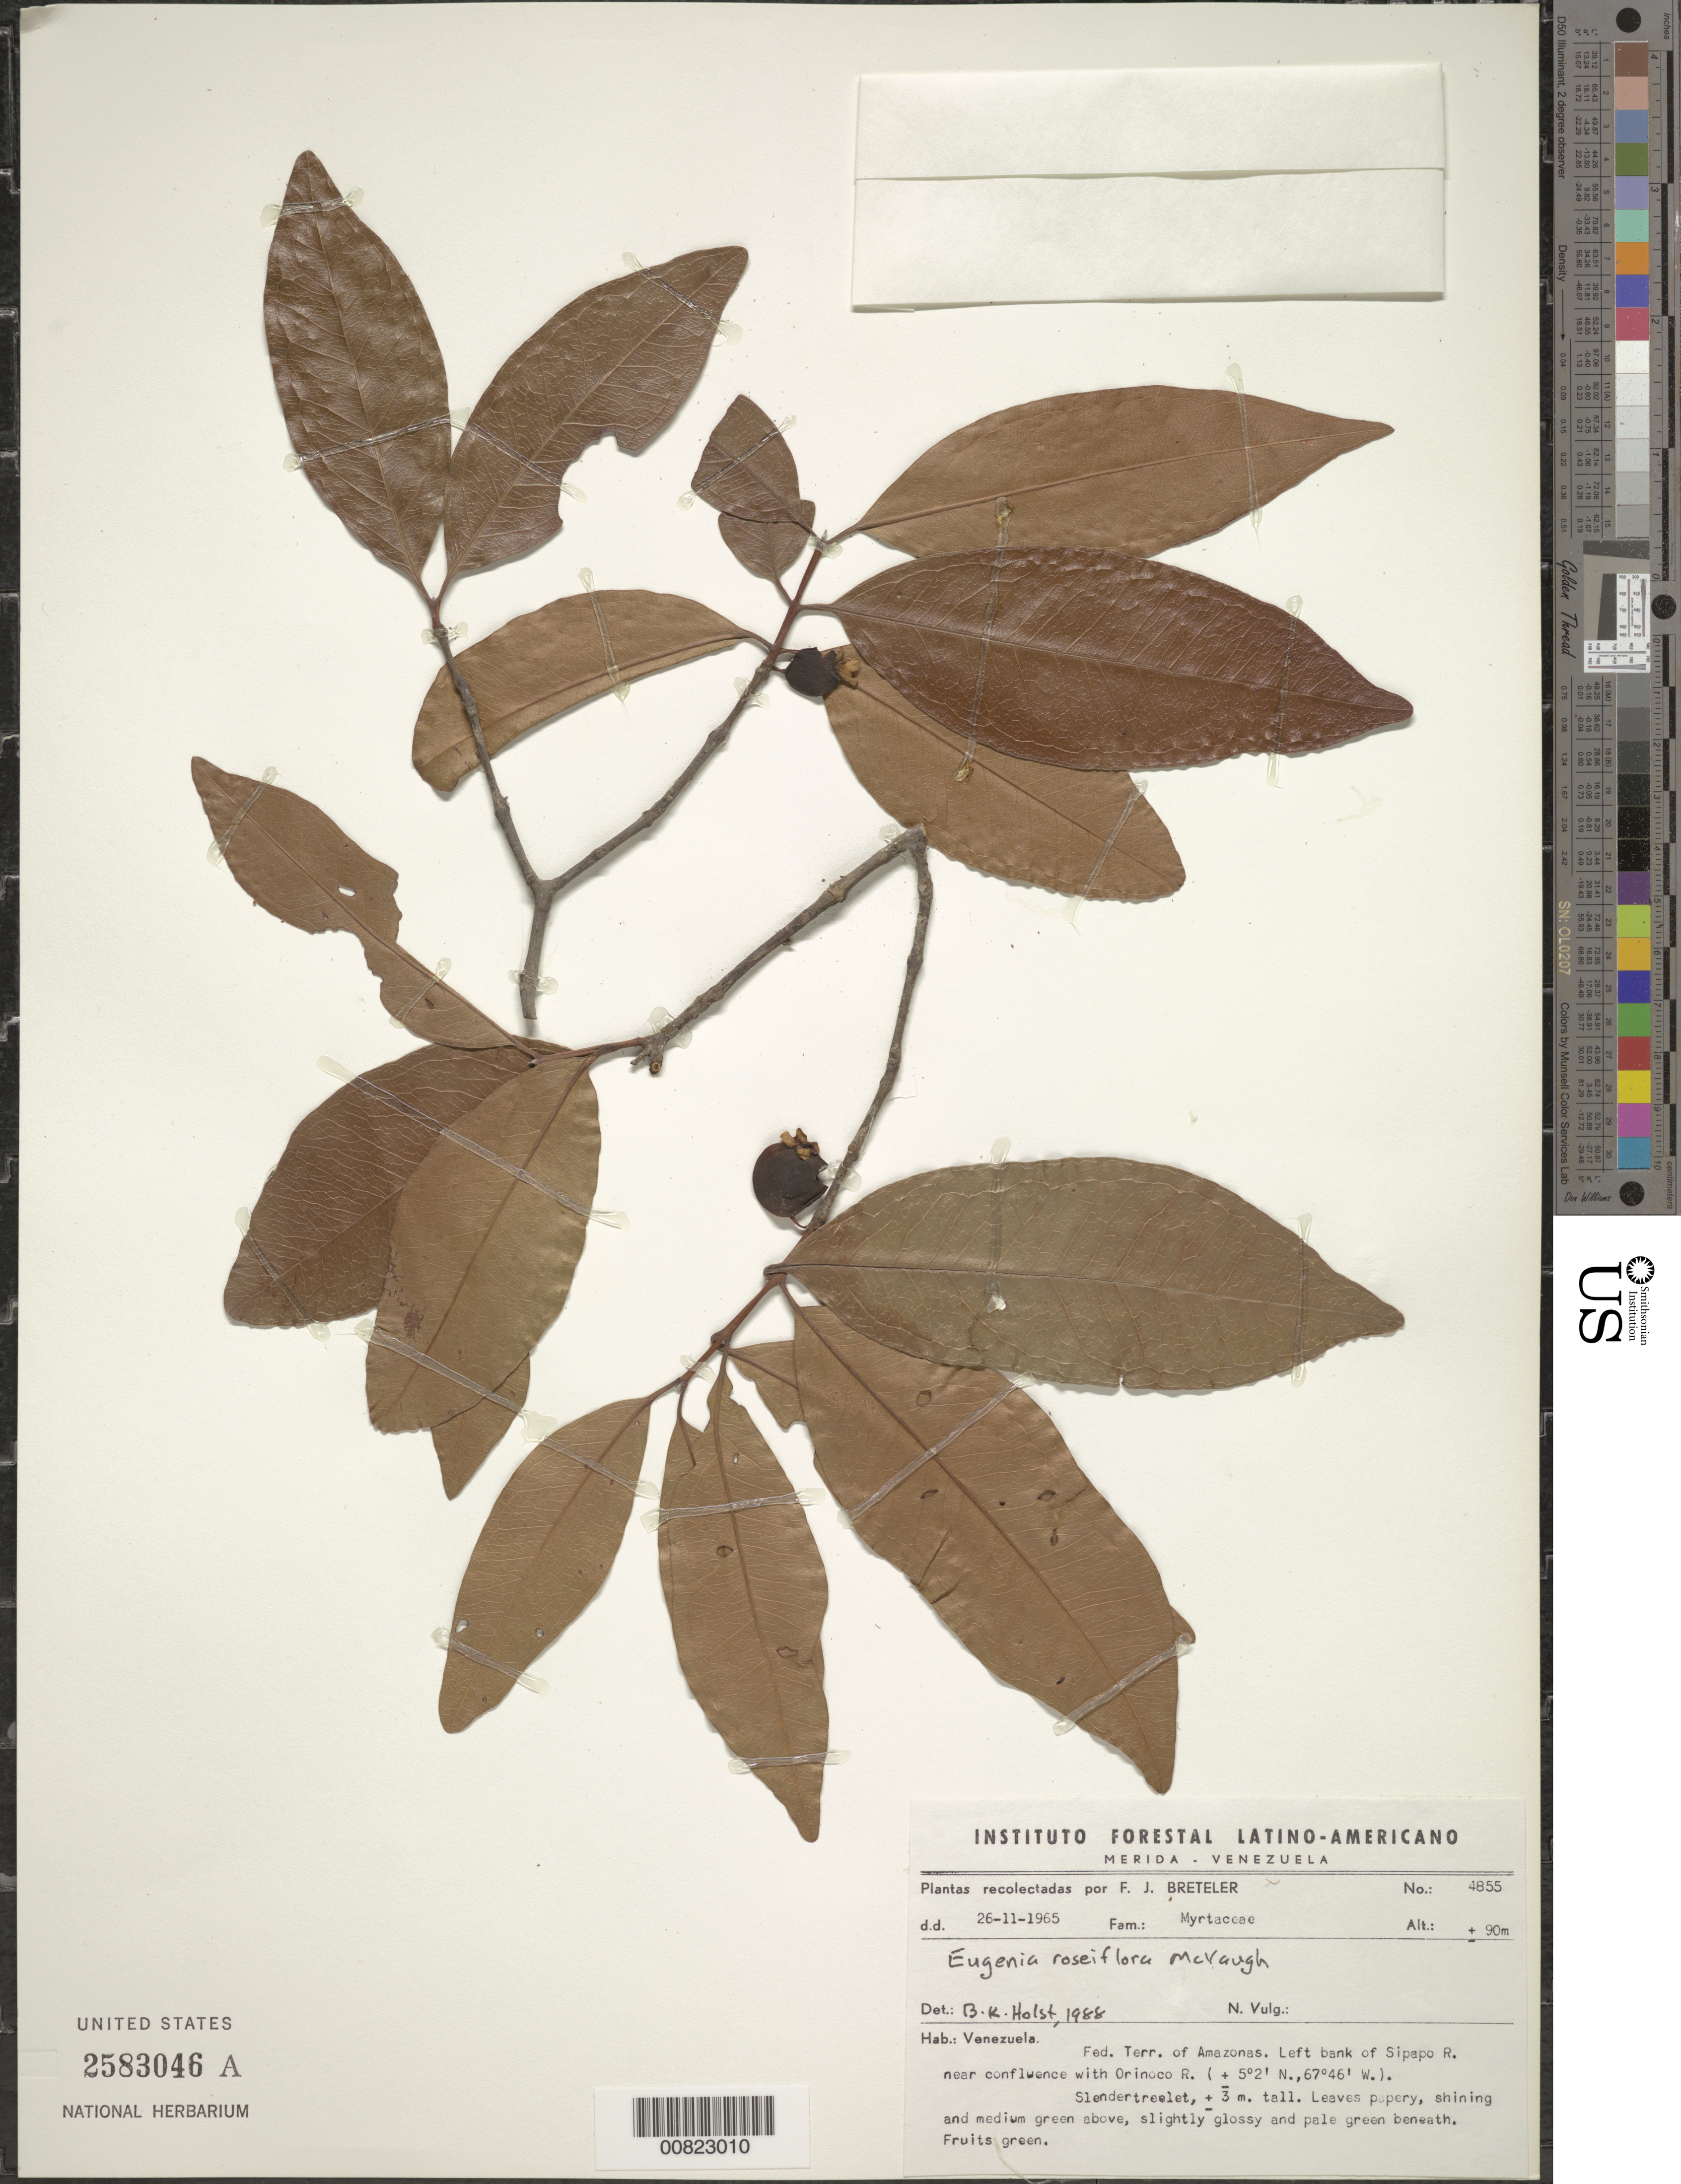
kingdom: Plantae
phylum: Tracheophyta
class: Magnoliopsida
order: Myrtales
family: Myrtaceae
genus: Eugenia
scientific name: Eugenia roseiflora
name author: McVaugh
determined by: Holst, Bruce K.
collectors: F. J. Breteler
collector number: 4855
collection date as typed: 26-Nov-65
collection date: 1965-11-26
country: Venezuela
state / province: Amazonas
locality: Sipapo R., left bank; near confl. with Orinoco R.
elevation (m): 90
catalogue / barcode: US 2583046A